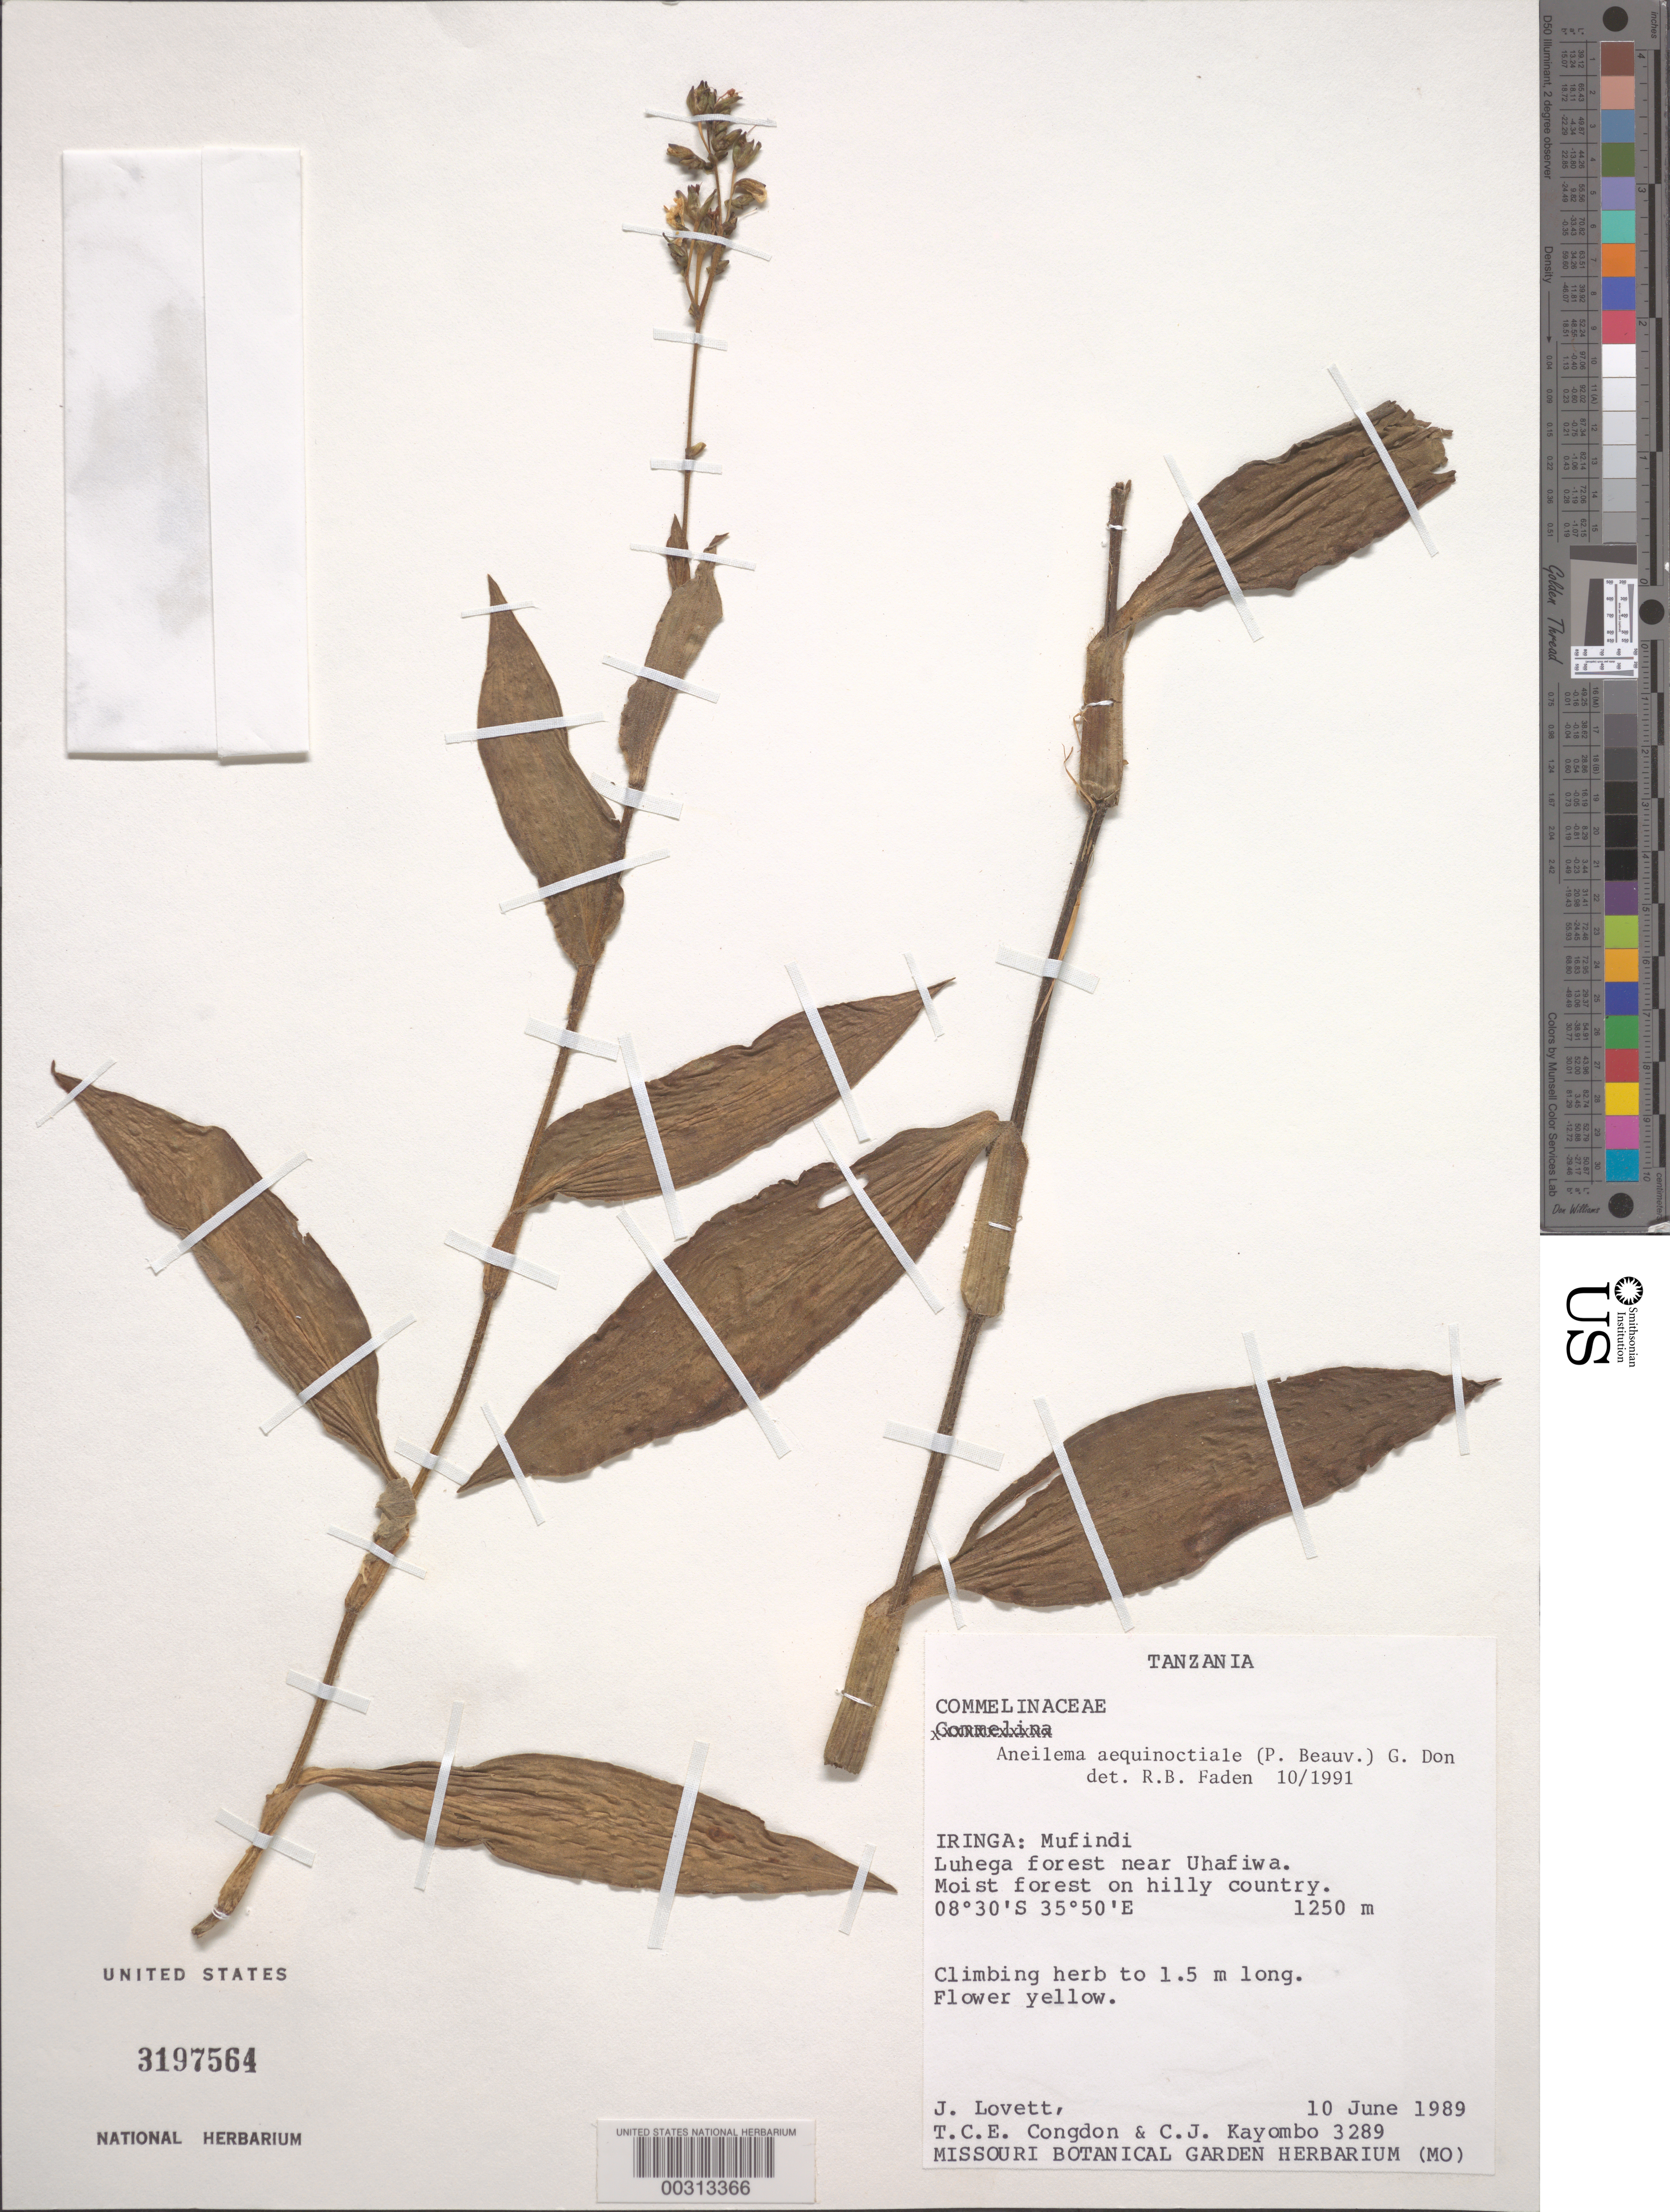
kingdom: Plantae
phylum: Tracheophyta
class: Liliopsida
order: Commelinales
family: Commelinaceae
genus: Aneilema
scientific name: Aneilema aequinoctiale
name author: (P. Beauv.) Loudon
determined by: Faden, Robert B., (US), Smithsonian Institution - National Museum of Natural History (UNITED STATES)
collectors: J. Lovett, T. Congdon & C. J. Kayombo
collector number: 3289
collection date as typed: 10 Jun 1989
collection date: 1989-06-10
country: Tanzania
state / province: Iringa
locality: Mufindi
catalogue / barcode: US 3197564